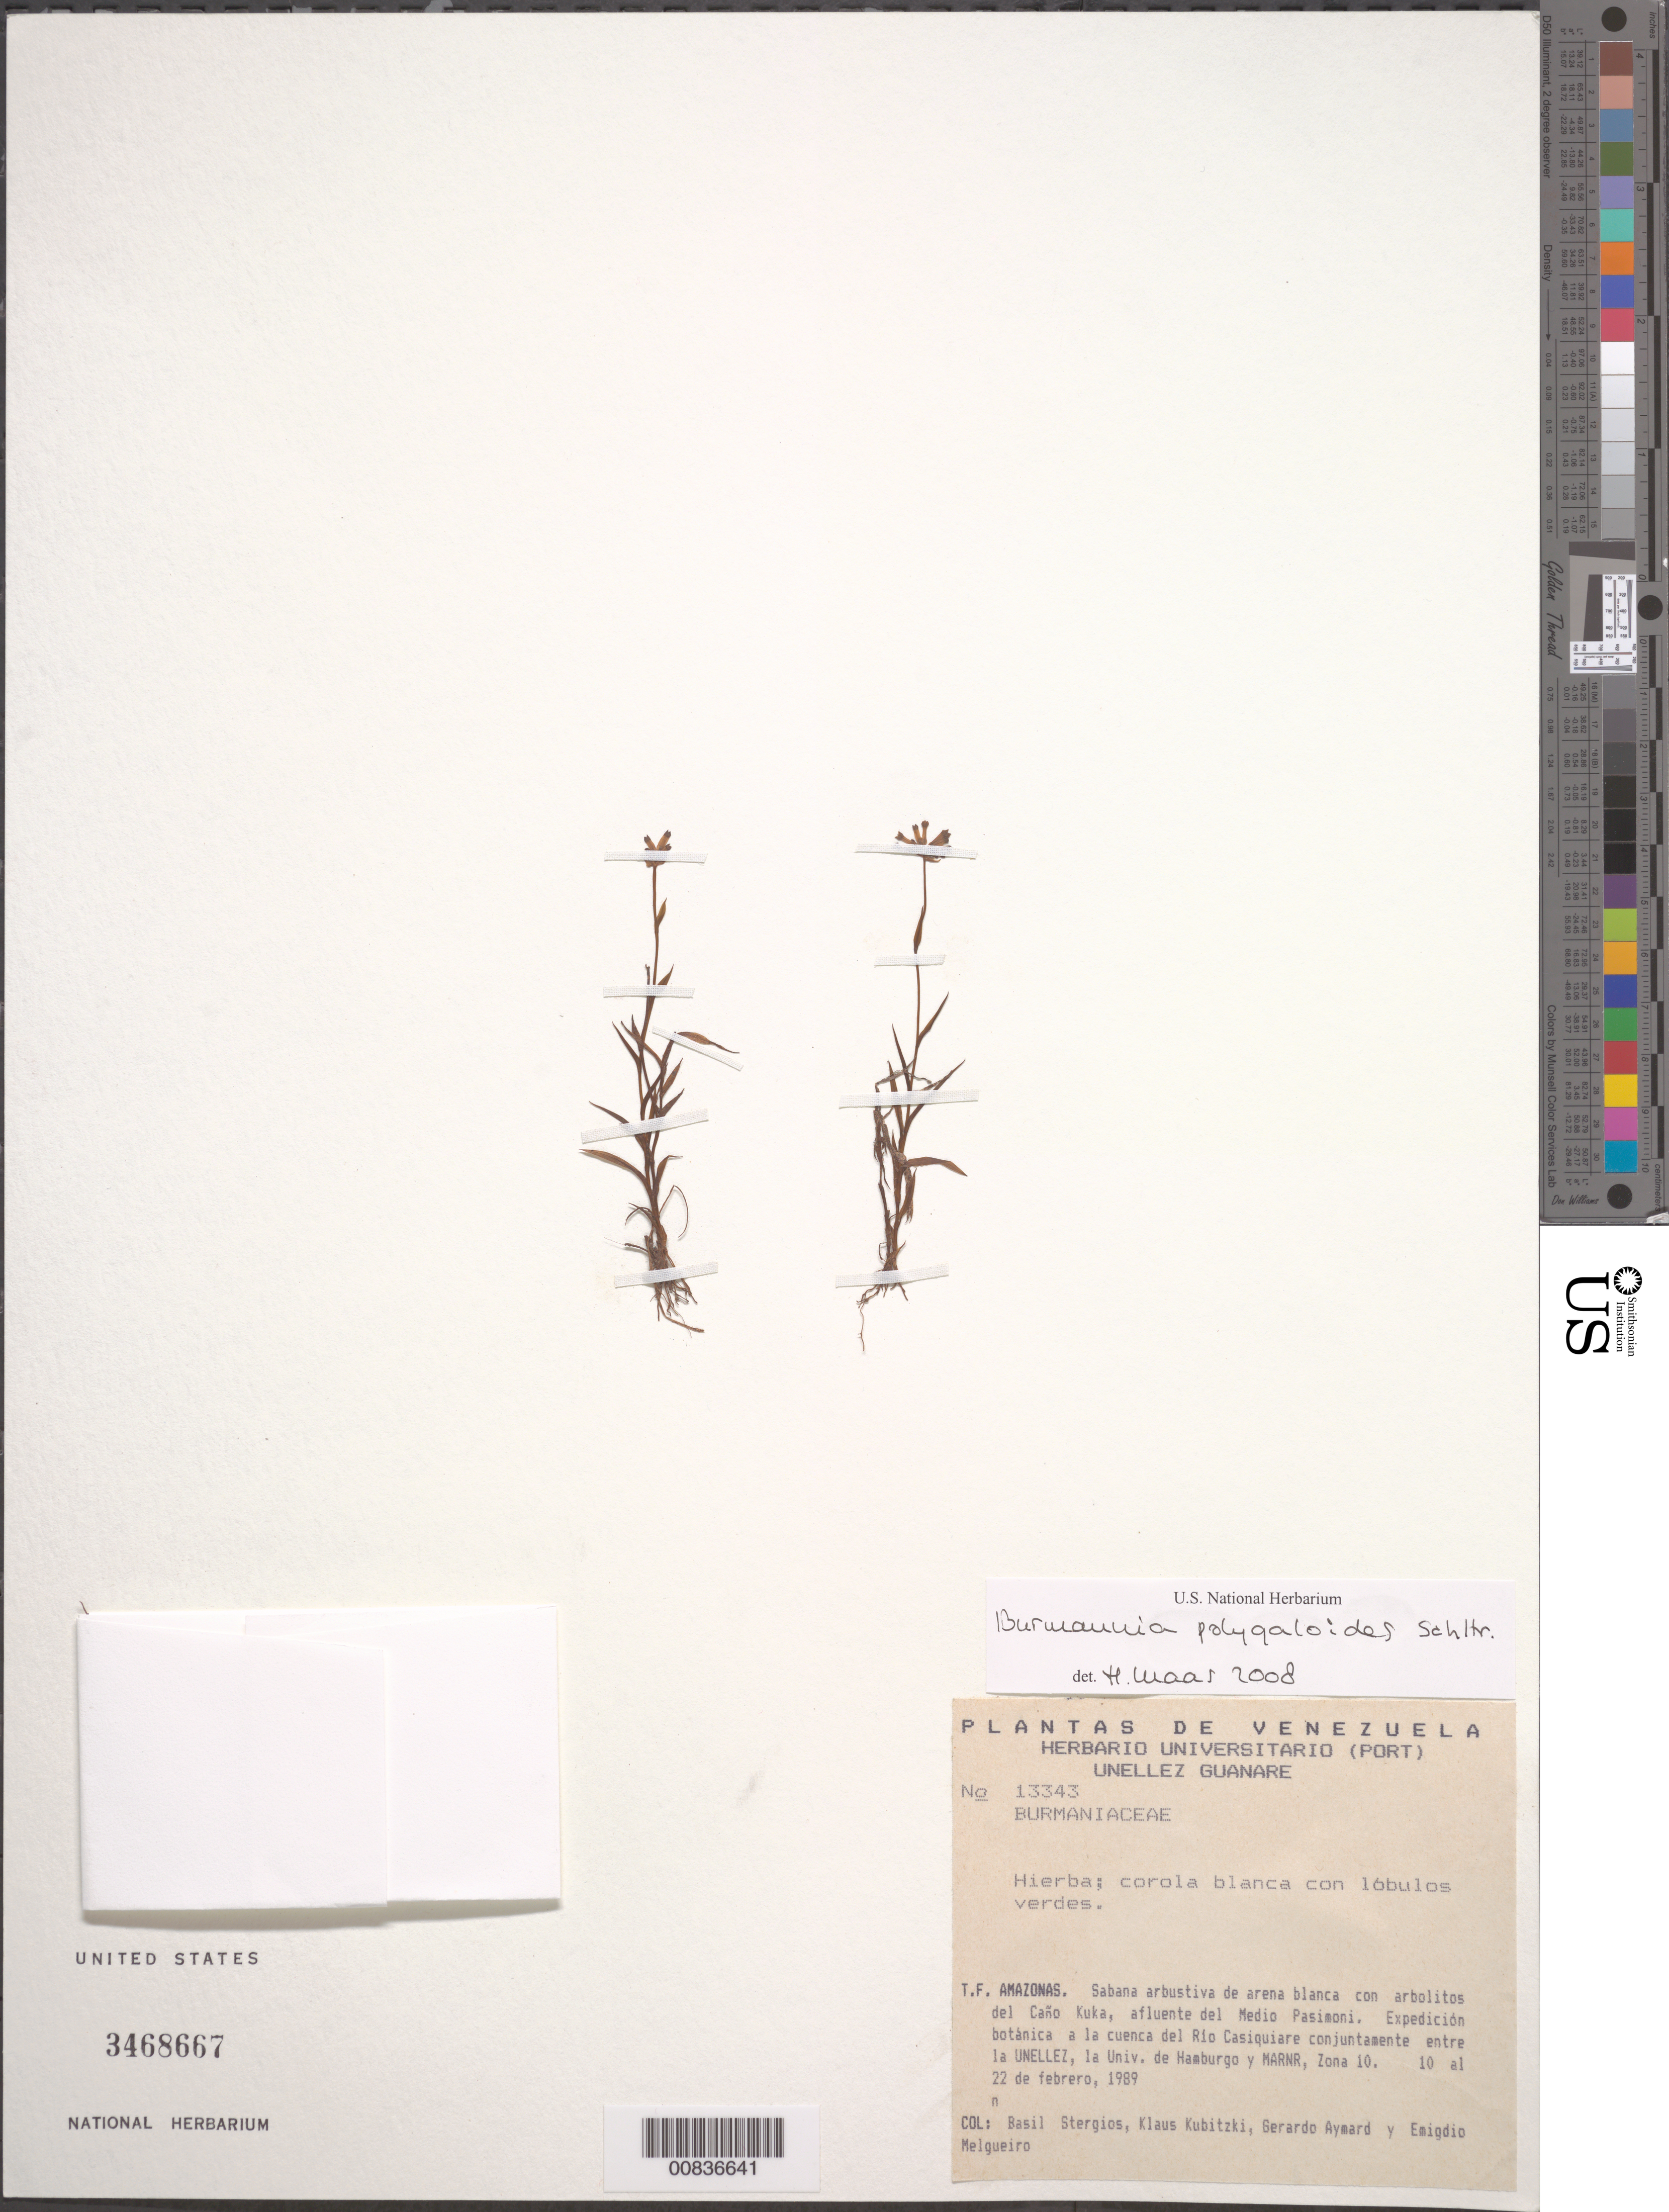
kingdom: Plantae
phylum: Tracheophyta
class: Liliopsida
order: Dioscoreales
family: Burmanniaceae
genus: Burmannia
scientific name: Burmannia polygaloides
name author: Schltr.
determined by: Maas, H.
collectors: B. G. Stergios, K. Kubitzki, G. A. Aymard & E. Melgueiro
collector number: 13343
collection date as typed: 10-Feb-89 to 22-Feb-89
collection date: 1989-02-10/1989-02-22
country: Venezuela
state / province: Amazonas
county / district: Río Negro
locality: Río Casiquiare, Caño Kuka, afluente del Medio Pasimoni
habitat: Sabana arbustiva de arena blanca con arbolitos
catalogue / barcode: US 3468667